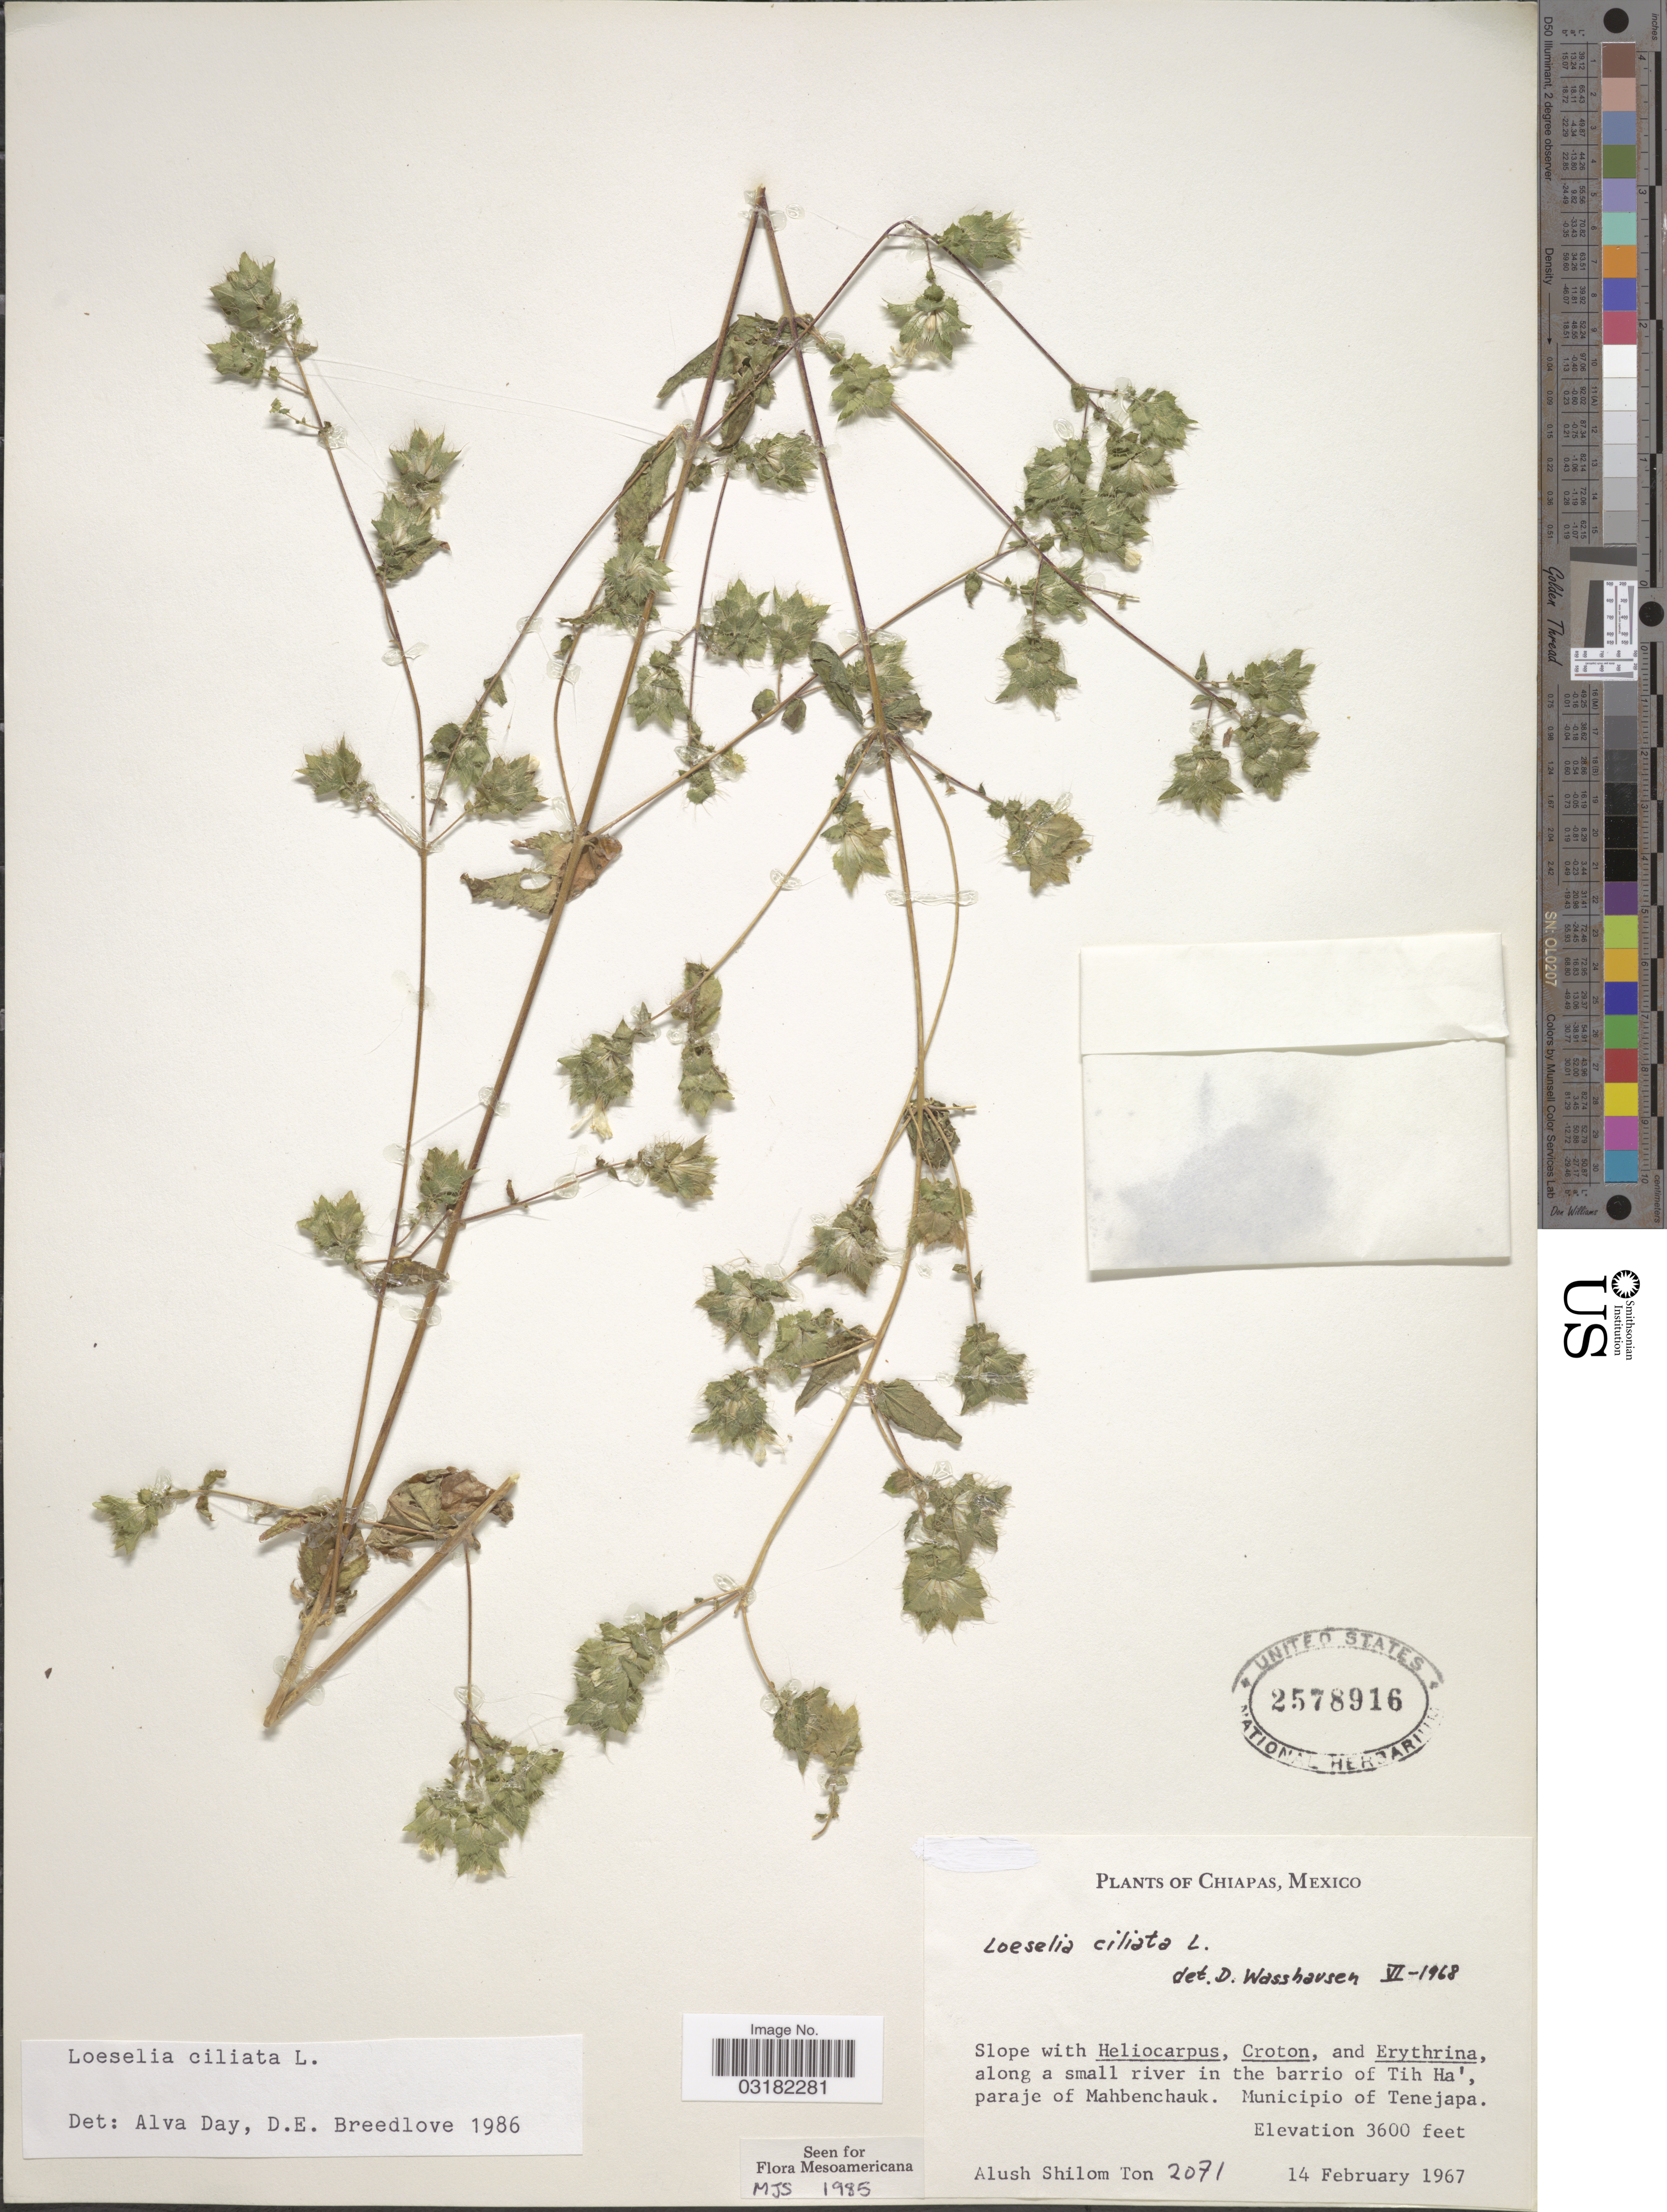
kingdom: Plantae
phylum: Tracheophyta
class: Magnoliopsida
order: Ericales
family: Polemoniaceae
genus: Loeselia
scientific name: Loeselia ciliata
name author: L.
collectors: A. M. Ton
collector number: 2071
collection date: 1967-02-14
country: Mexico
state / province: Chiapas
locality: Along a small river in the barrio of Tih Ha', paraje of Mahbenchauk. Municipio of Tenejapa.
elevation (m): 1097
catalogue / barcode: US 2578916